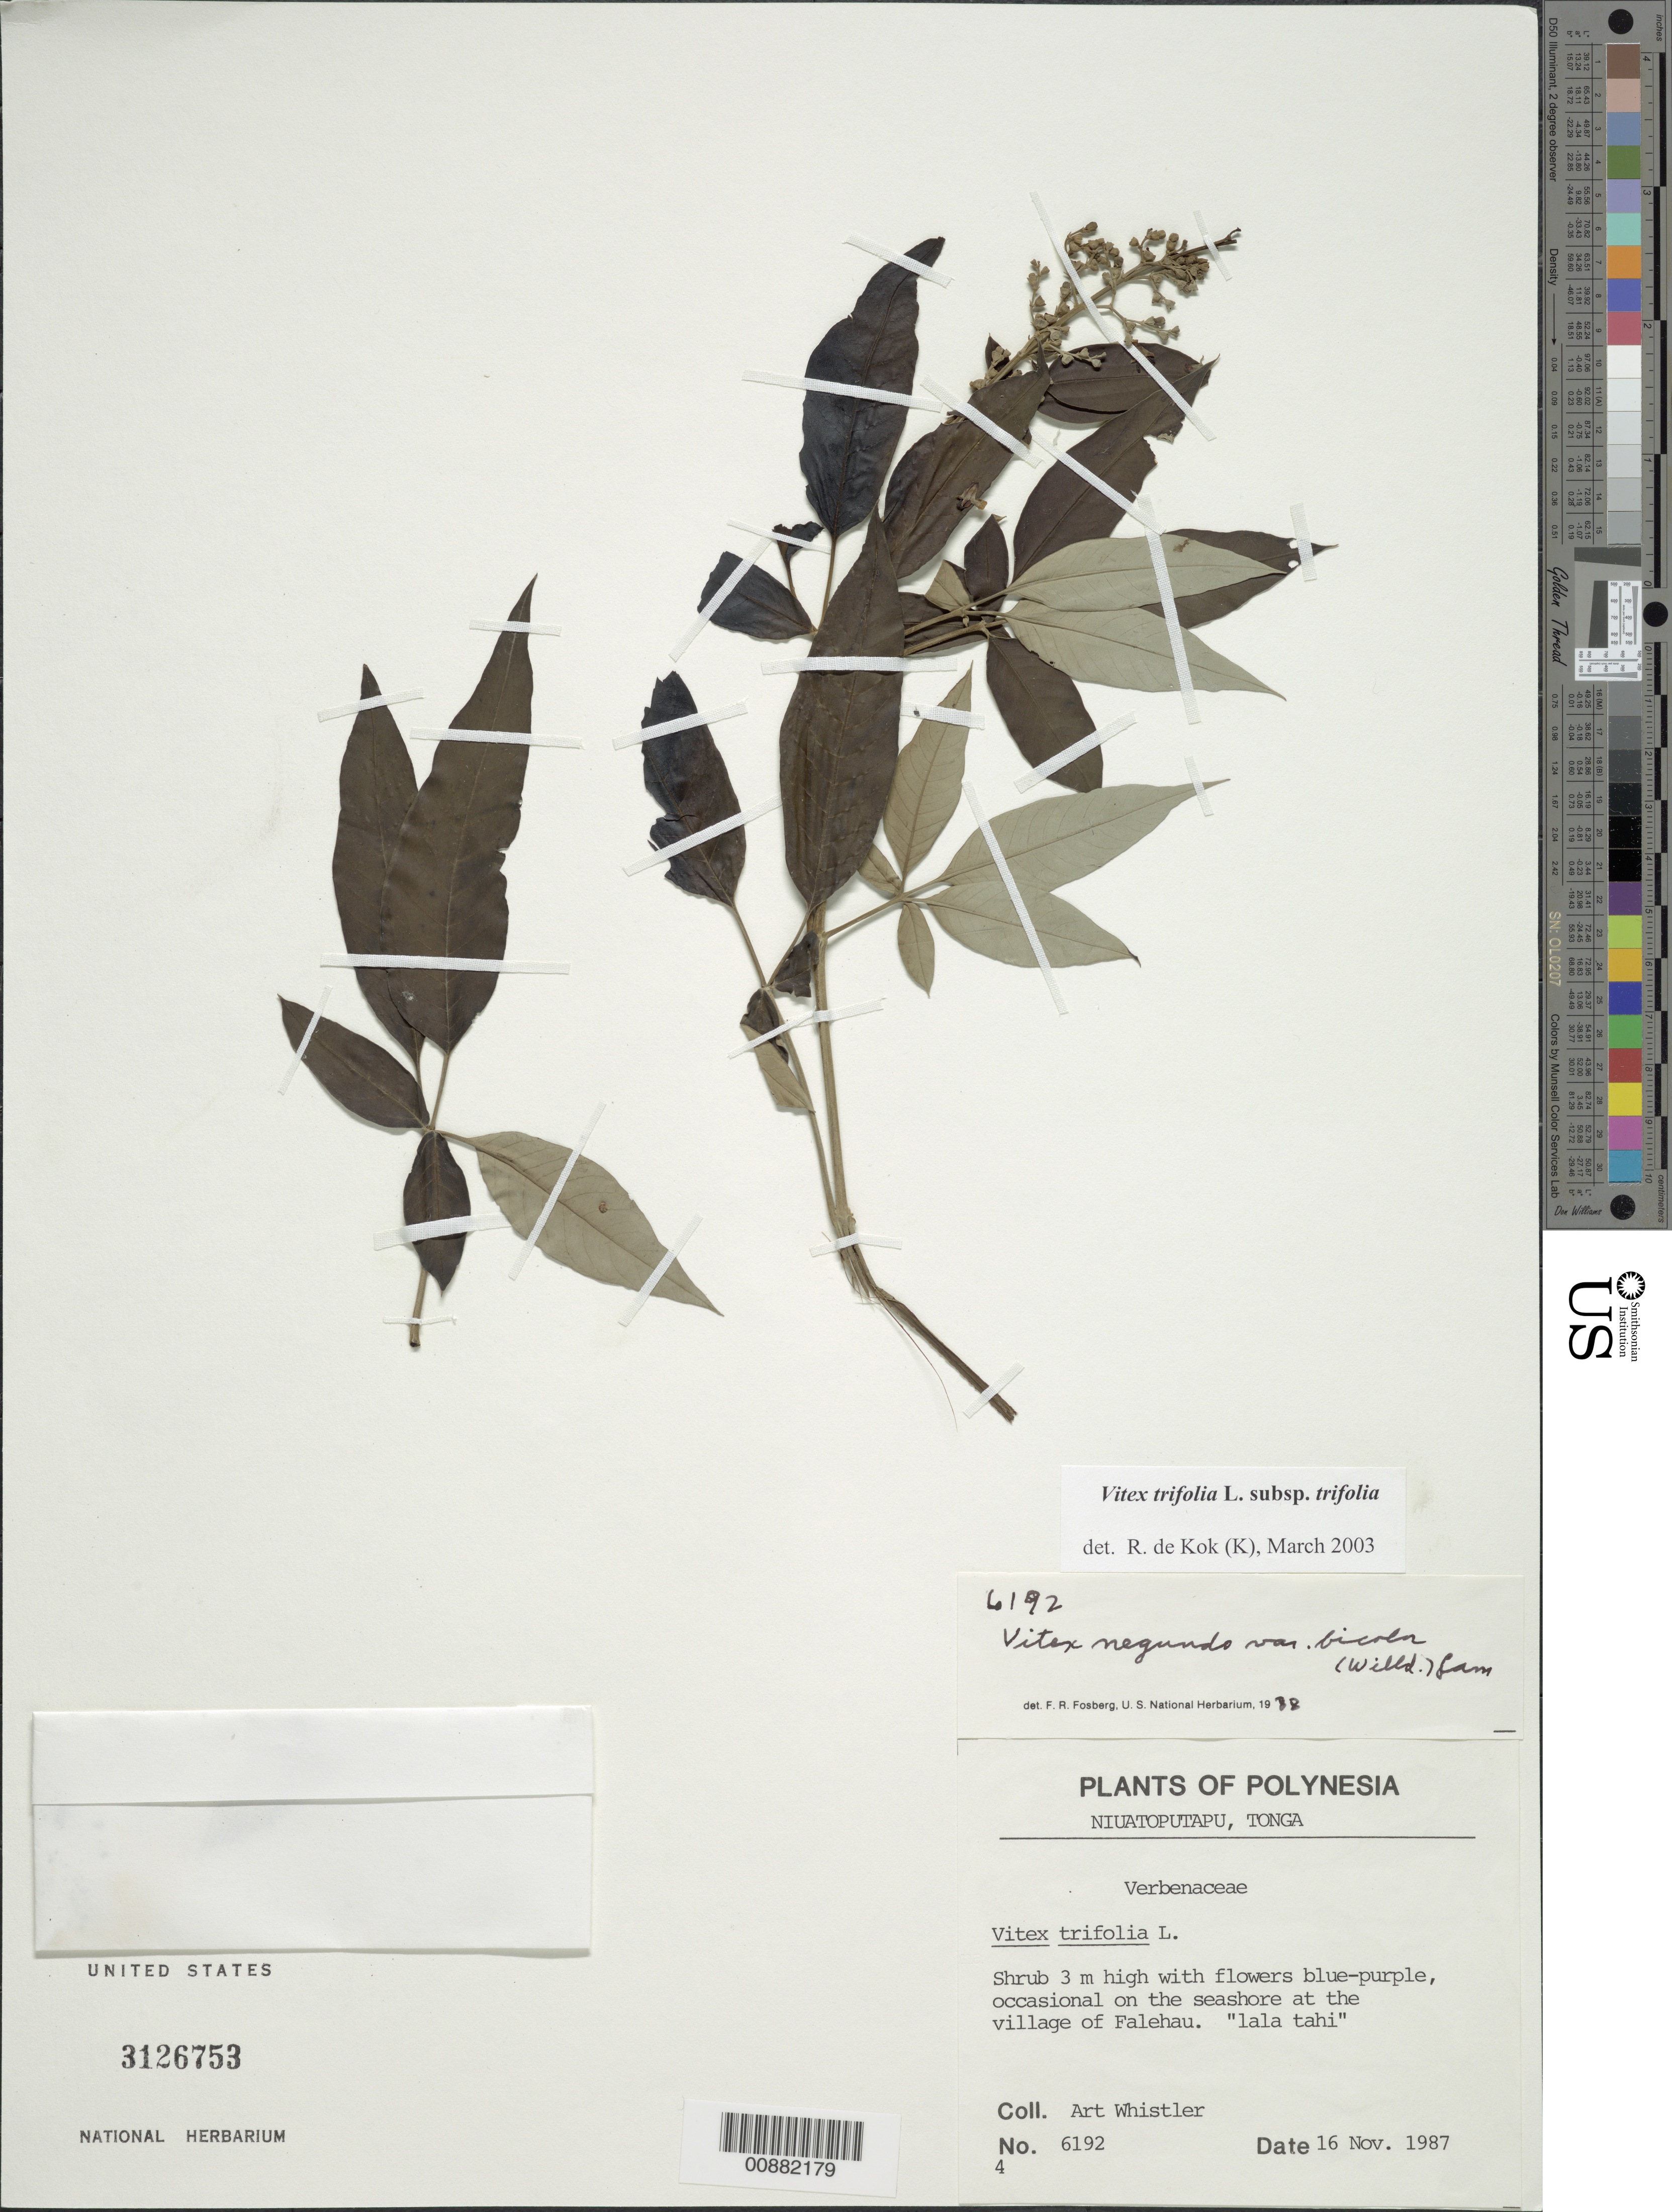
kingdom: Plantae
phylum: Tracheophyta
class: Magnoliopsida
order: Lamiales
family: Lamiaceae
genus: Vitex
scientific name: Vitex trifolia var. trifolia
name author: L.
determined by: Kok, R. de, (K)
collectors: A. Whistler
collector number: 6192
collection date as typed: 16 Nov 1987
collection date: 1987-11-16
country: Tonga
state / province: Tonga Outliers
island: Niuatoputapu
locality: Seashore at the village of Falehau.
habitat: occasional on the seashore.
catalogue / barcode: US 3126753